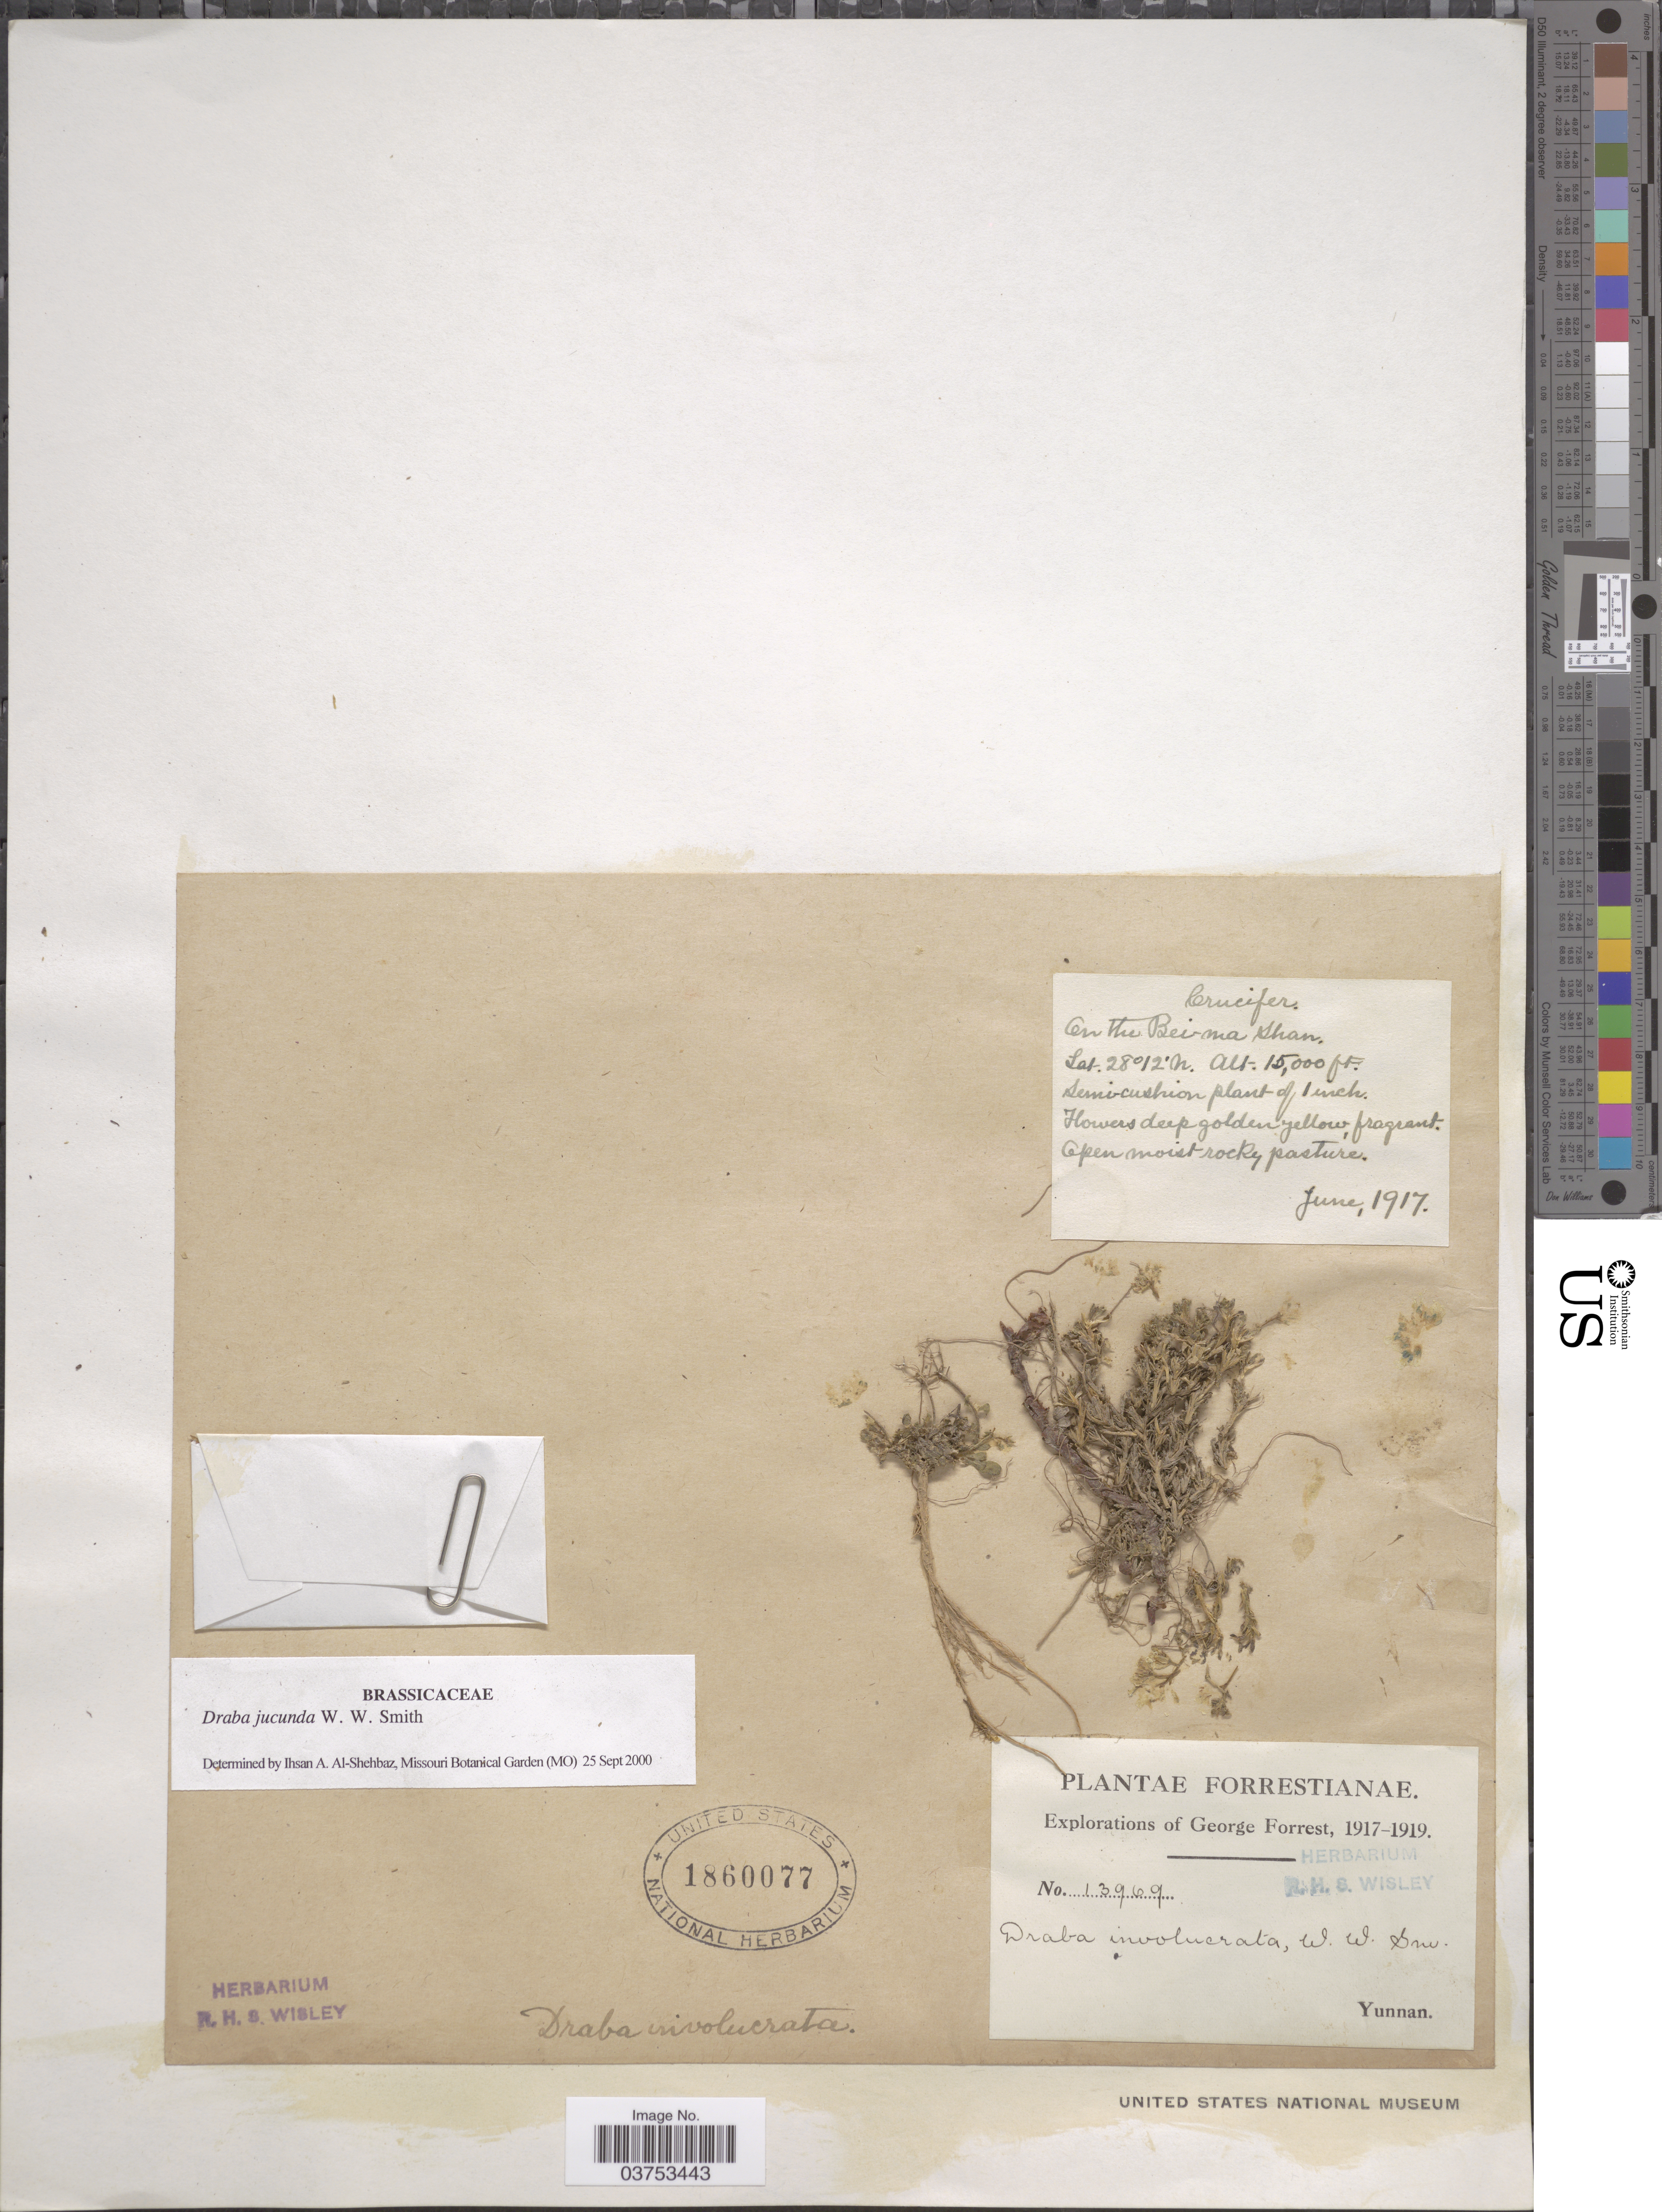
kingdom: Plantae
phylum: Tracheophyta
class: Magnoliopsida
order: Brassicales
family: Brassicaceae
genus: Draba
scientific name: Draba jucunda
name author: W.W. Sm.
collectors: G. Forrest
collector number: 13969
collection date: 1917-06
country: China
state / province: Yunnan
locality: On the Bei-ma Shan.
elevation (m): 4572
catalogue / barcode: US 1860077